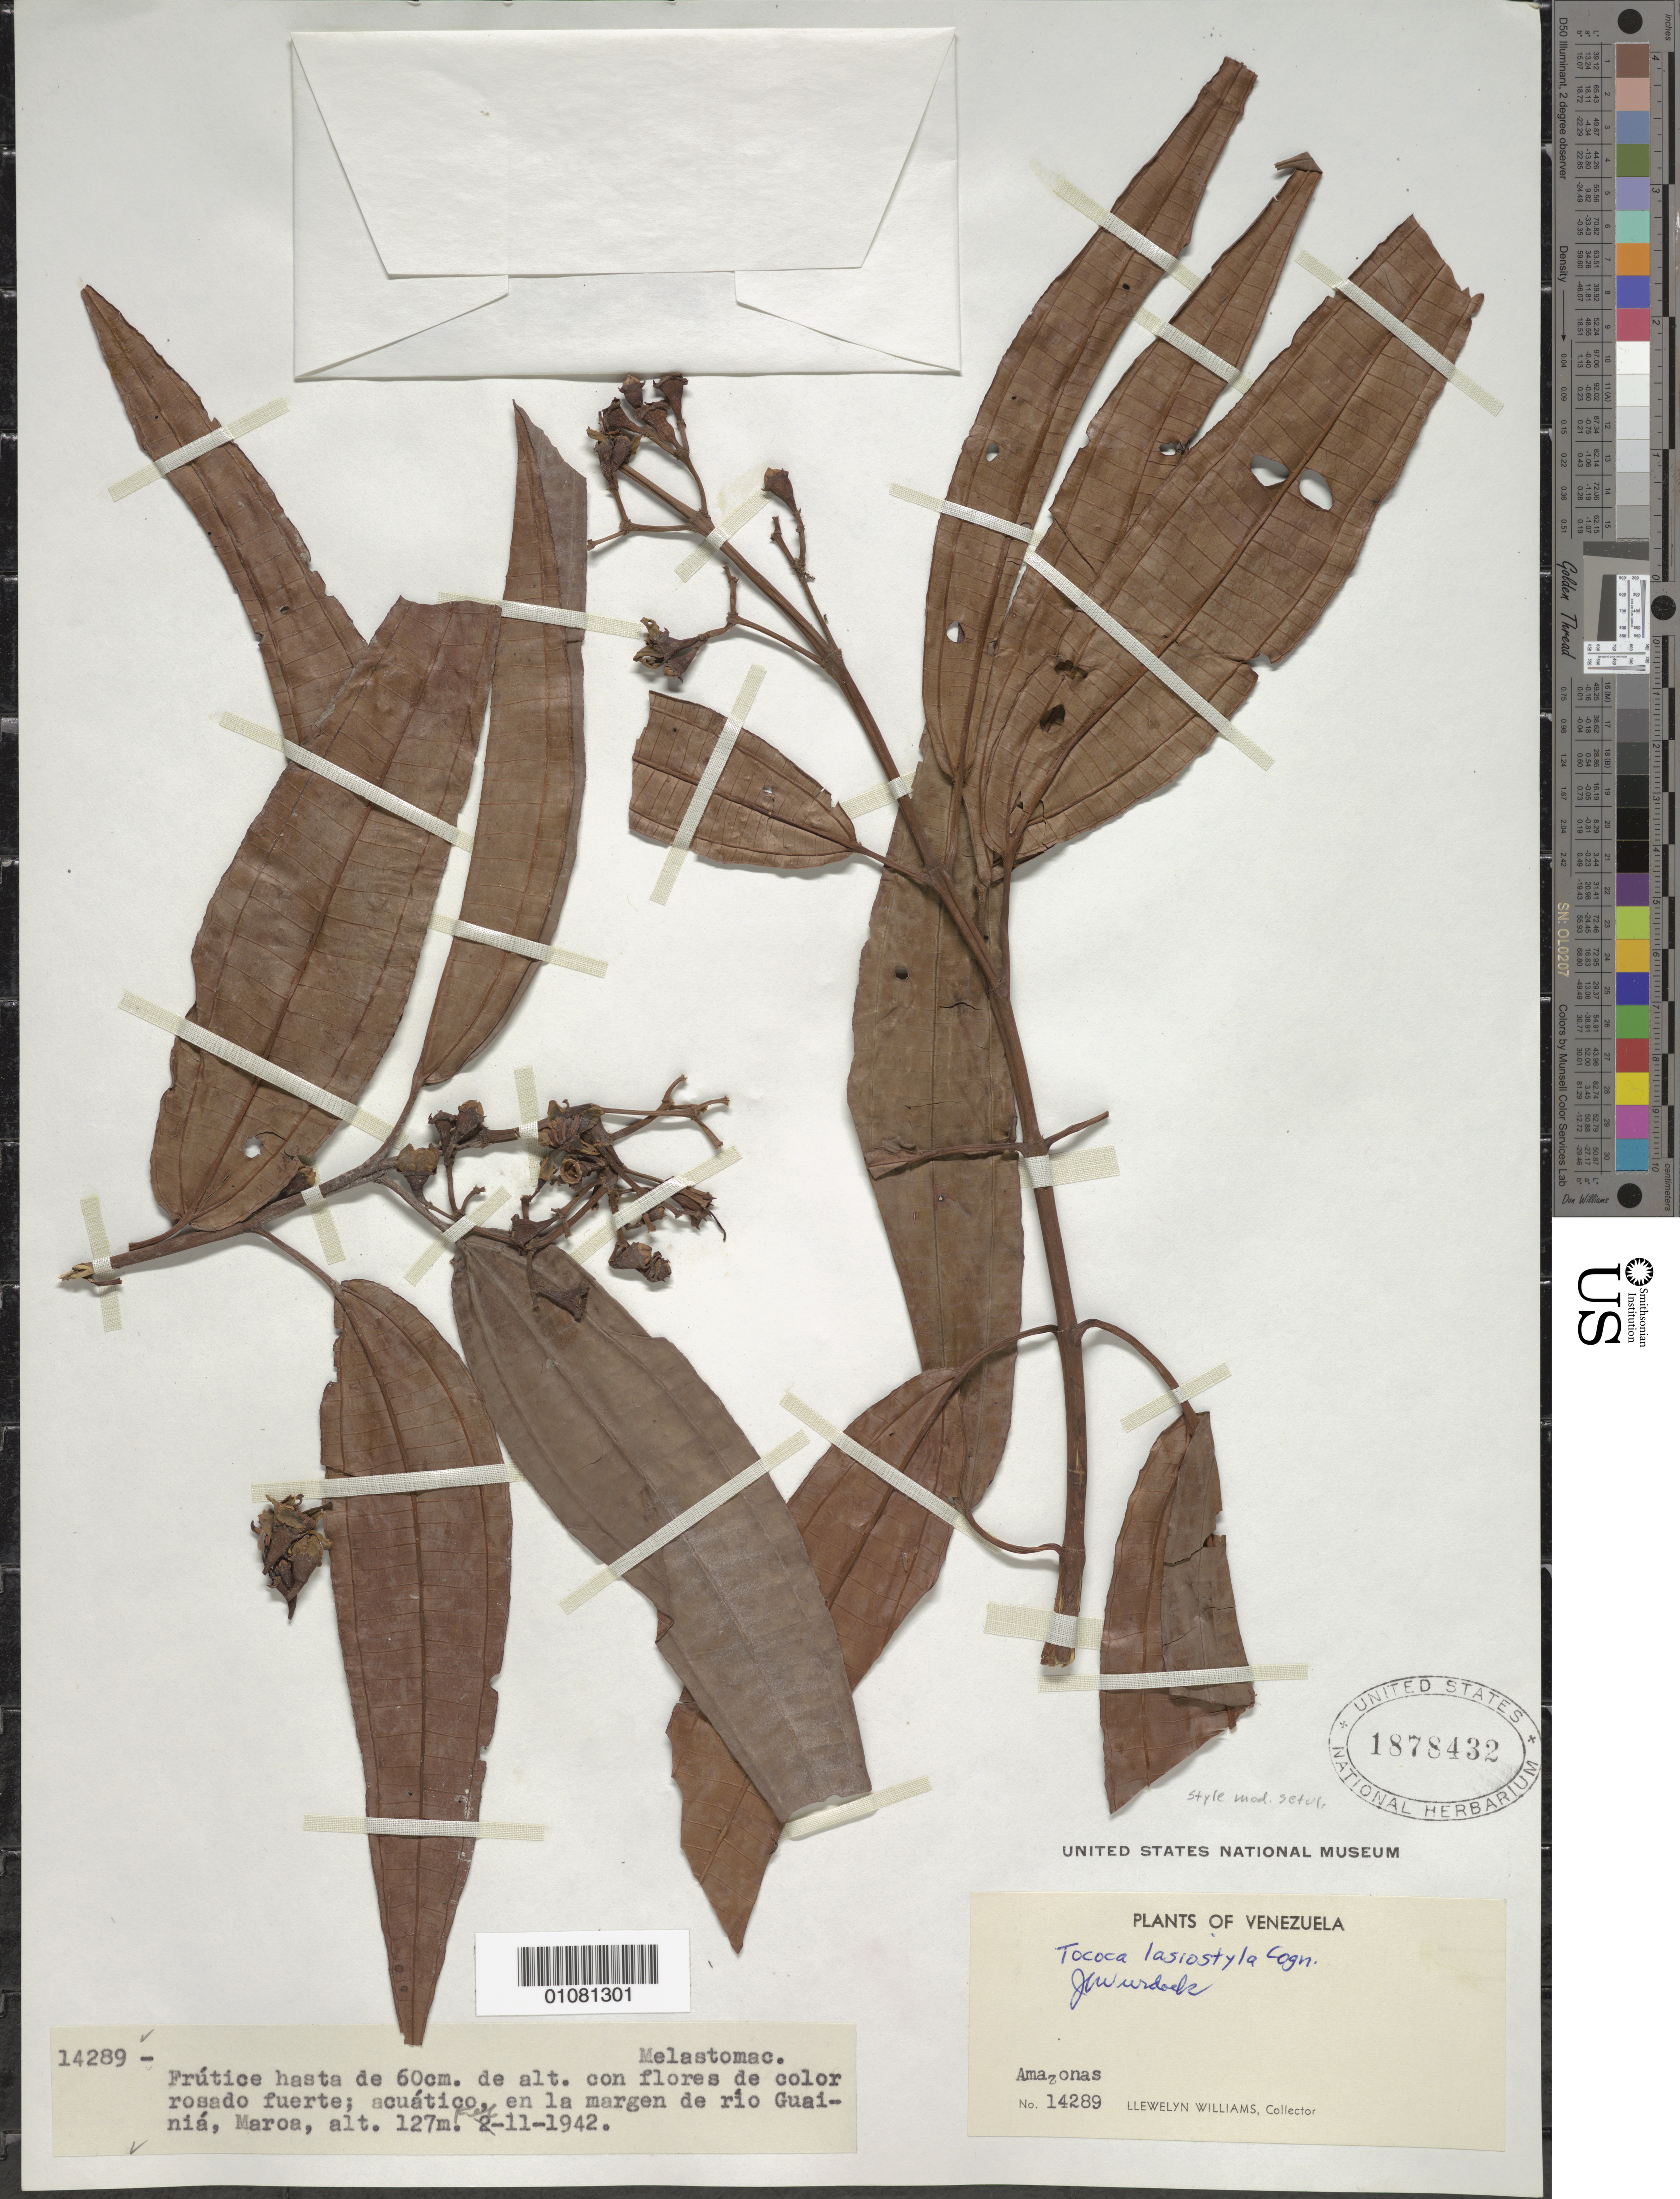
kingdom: Plantae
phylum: Tracheophyta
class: Magnoliopsida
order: Myrtales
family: Melastomataceae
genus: Tococa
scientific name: Tococa lasiostyla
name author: Cogn.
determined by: Wurdack, John J., (US), US (UNITED STATES)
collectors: Ll. Williams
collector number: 14289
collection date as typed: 11-Feb-42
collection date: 1942-02-11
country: Venezuela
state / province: Amazonas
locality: Maroa, Río Guainía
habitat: Acuatico, en la margen de rio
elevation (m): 127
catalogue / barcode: US 1878432